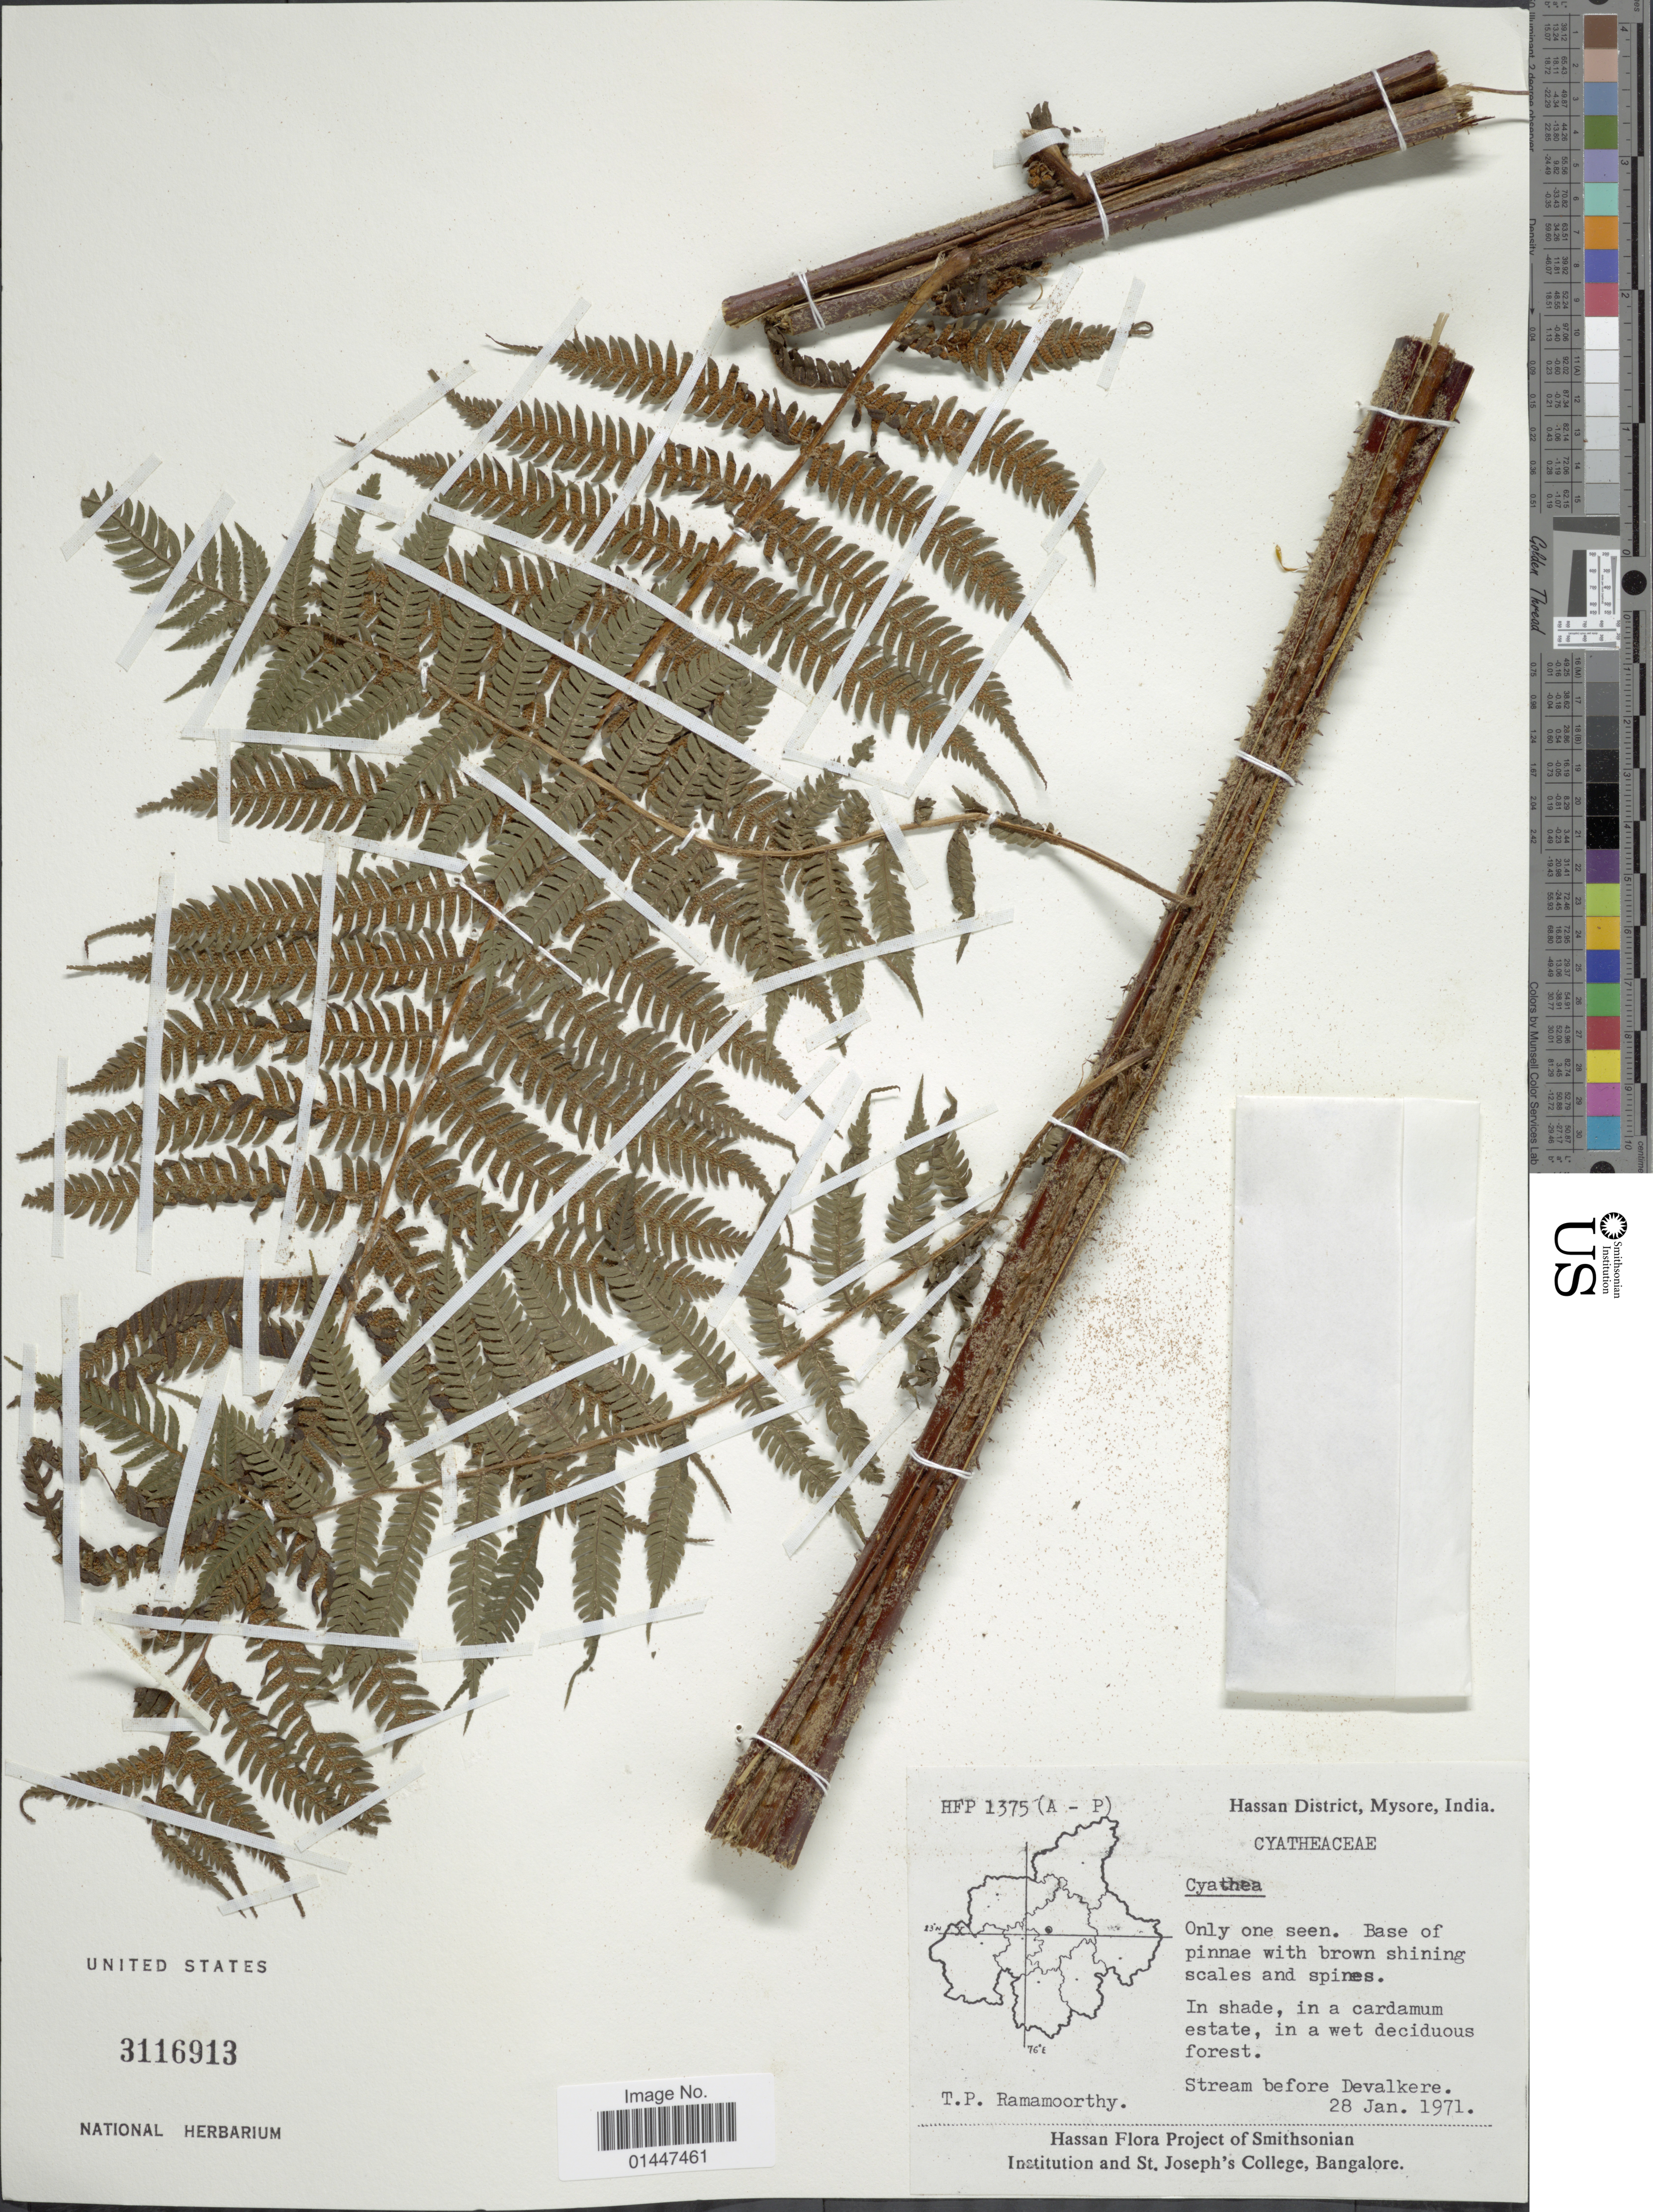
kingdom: Plantae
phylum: Tracheophyta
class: Polypodiopsida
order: Cyatheales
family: Cyatheaceae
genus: Sphaeropteris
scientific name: Sphaeropteris sp.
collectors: T. P. Ramamoorthy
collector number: HFP1375(A-P)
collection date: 1971-01-28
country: India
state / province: Karnataka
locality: Hassan District, Mysore. In shade, in a cardamum estate, in a wet deciduous forest. Stream before Devalkere.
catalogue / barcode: US 3116913